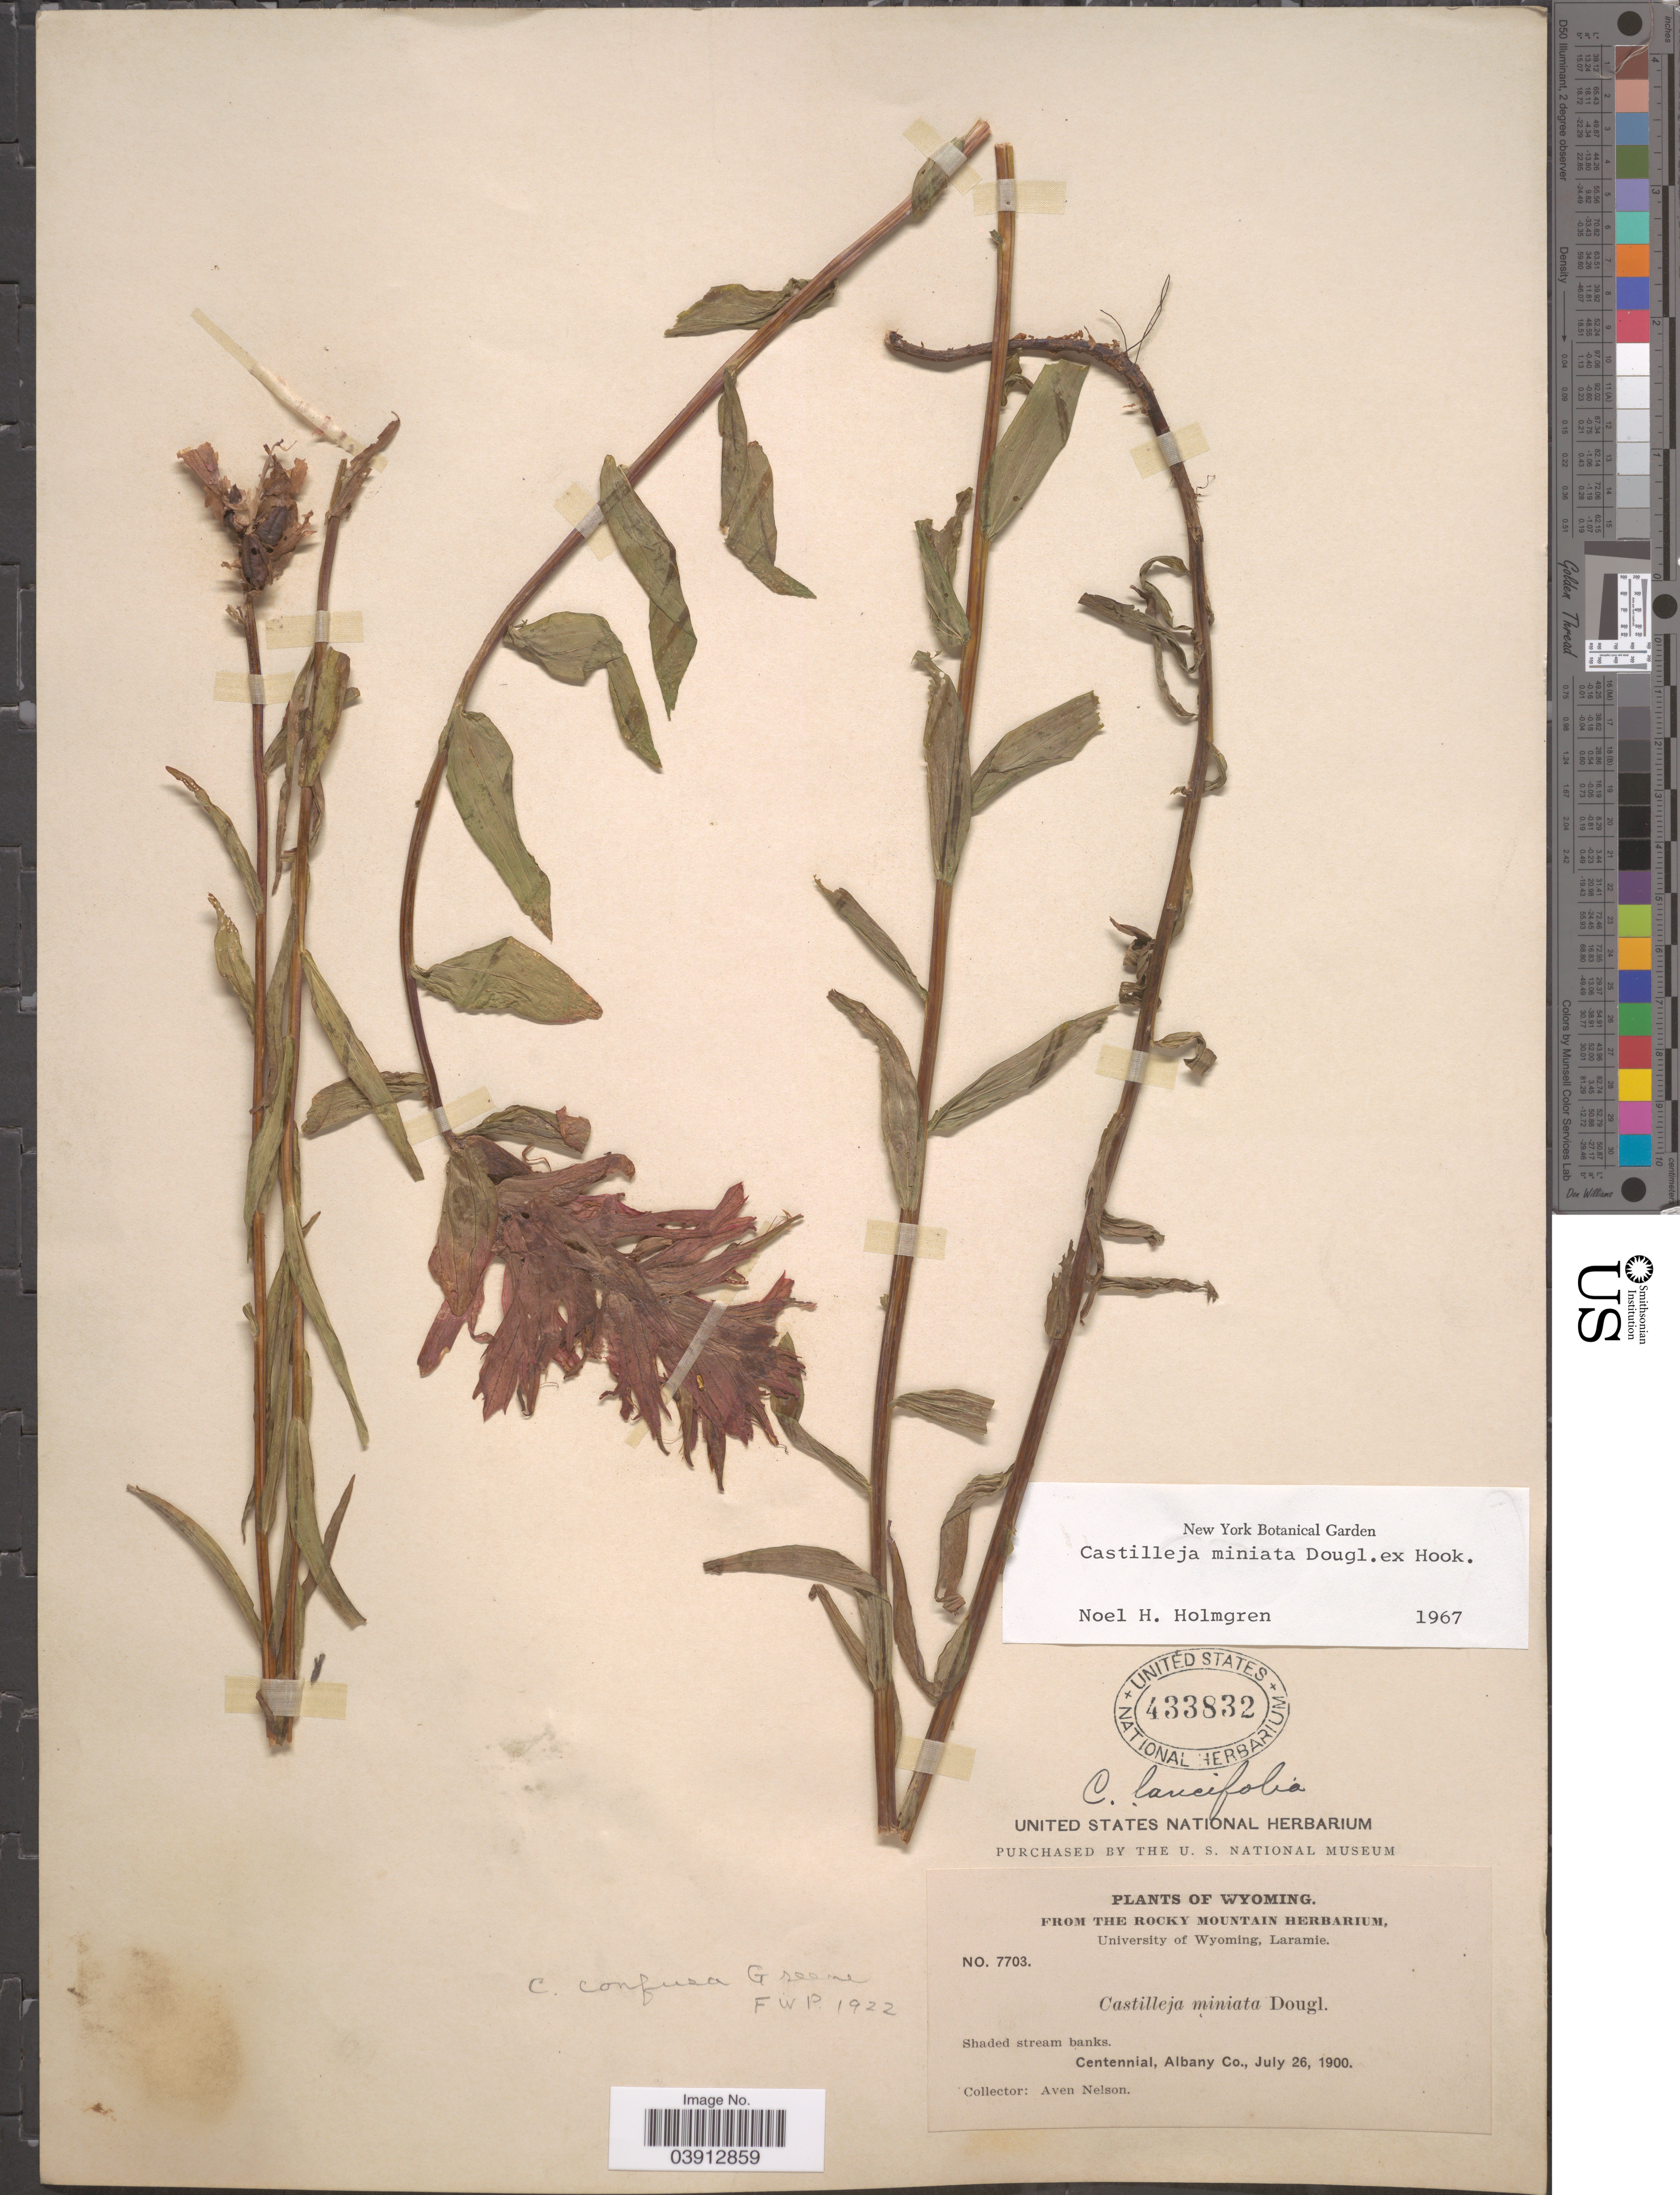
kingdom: Plantae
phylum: Tracheophyta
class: Magnoliopsida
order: Lamiales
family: Orobanchaceae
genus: Castilleja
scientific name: Castilleja miniata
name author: Douglas ex Hook.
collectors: A. Nelson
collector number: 7703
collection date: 1900-07-26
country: United States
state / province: Wyoming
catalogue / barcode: US 433832